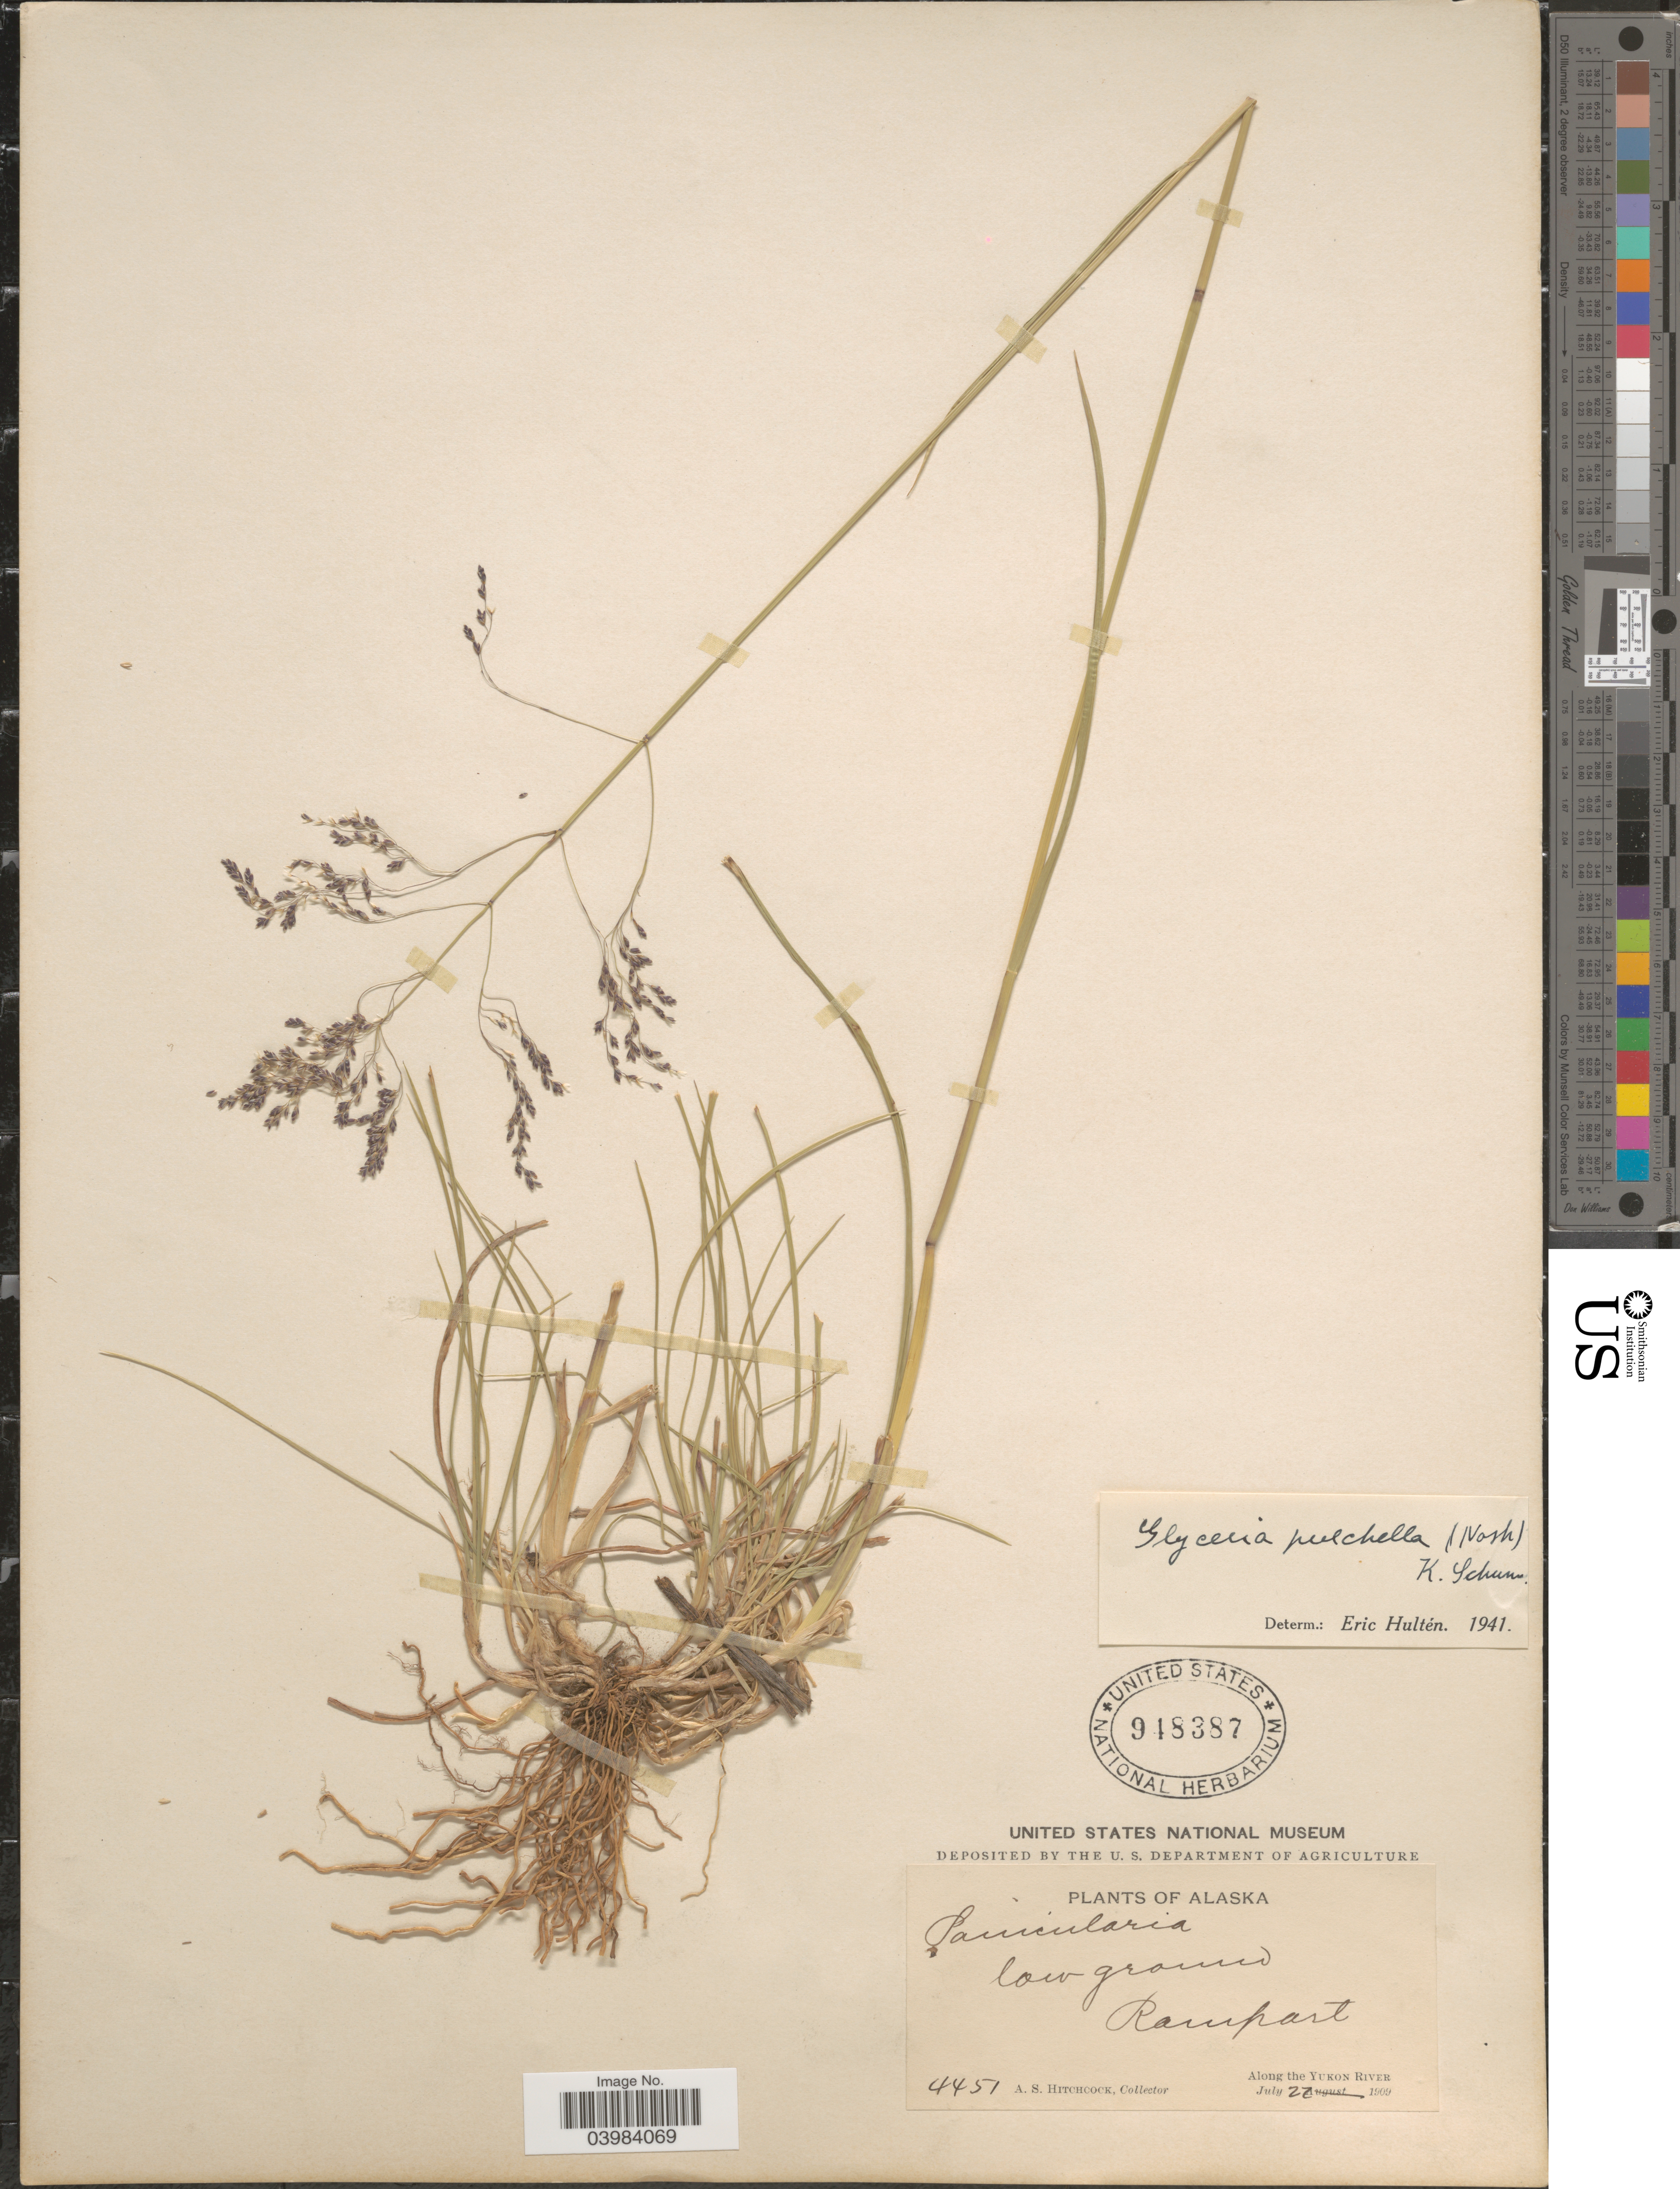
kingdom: Plantae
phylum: Tracheophyta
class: Liliopsida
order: Poales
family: Poaceae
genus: Glyceria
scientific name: Glyceria pulchella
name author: (Nash) K. Schum.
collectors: A. S. Hitchcock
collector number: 4451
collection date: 1909-07-22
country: United States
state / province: Alaska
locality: Low ground. Rampart. Along the Yukon River.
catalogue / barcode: US 948387